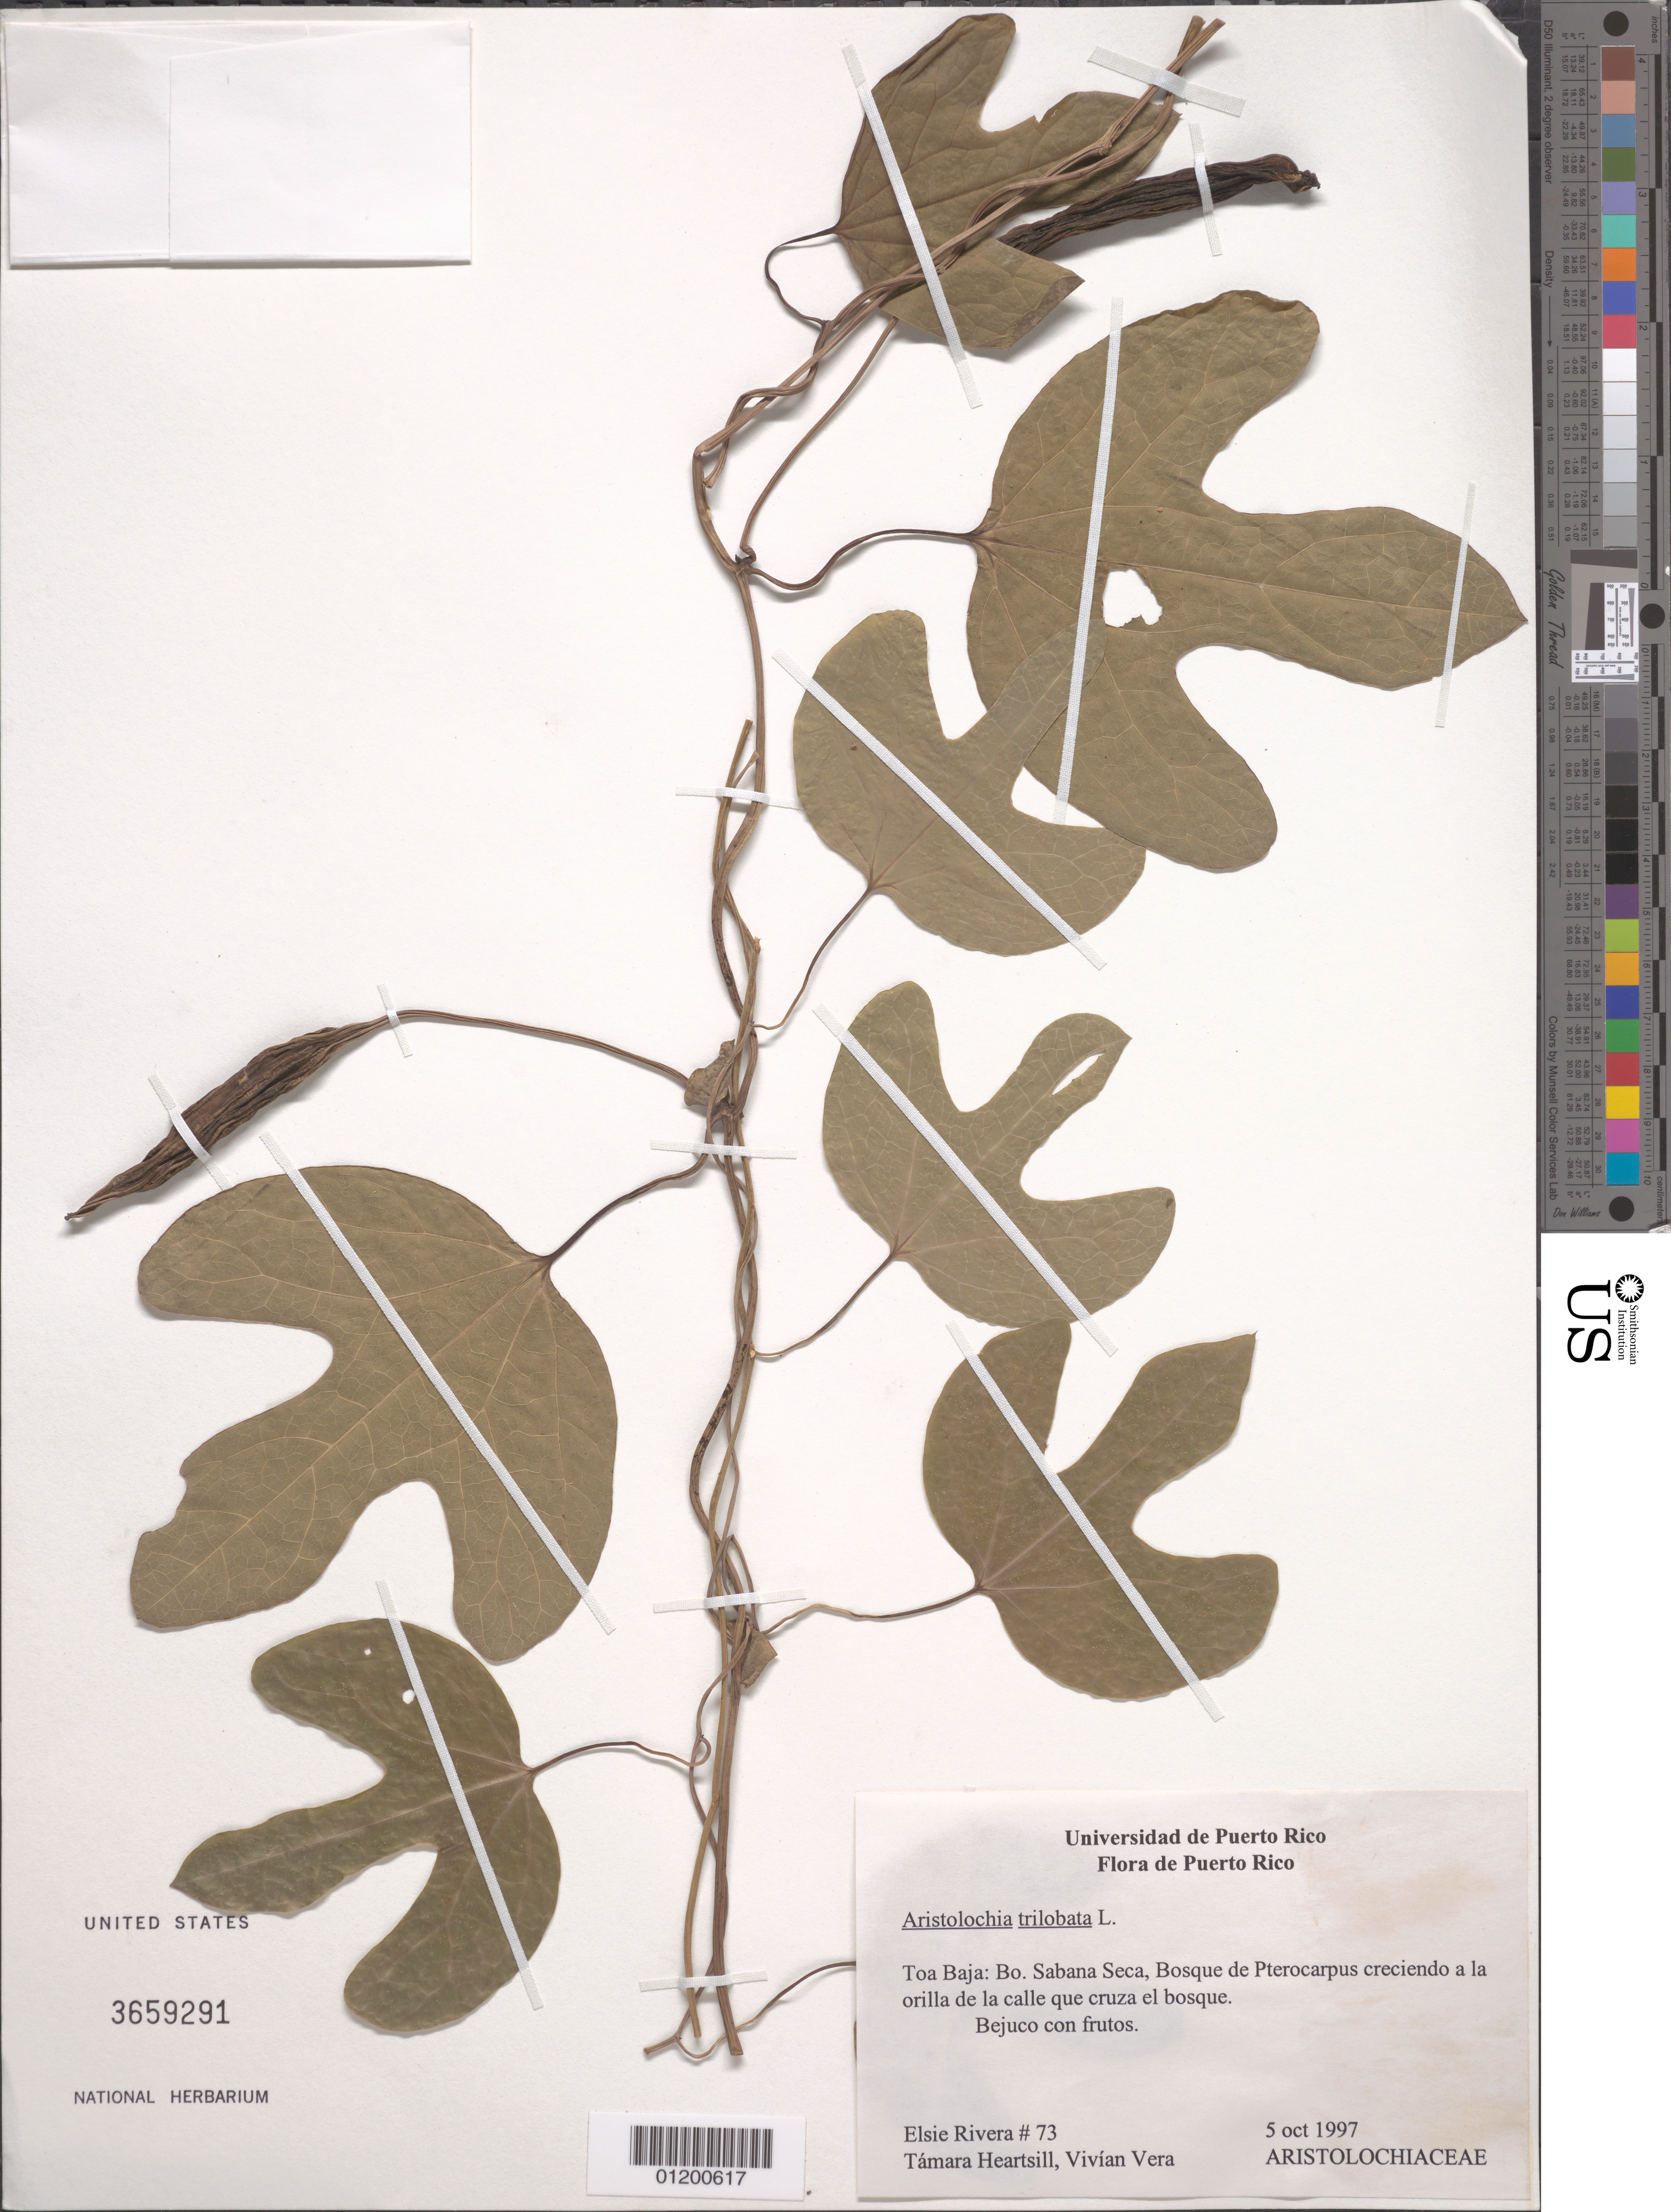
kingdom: Plantae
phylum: Tracheophyta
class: Magnoliopsida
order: Piperales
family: Aristolochiaceae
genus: Aristolochia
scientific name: Aristolochia trilobata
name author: L.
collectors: T. Heartsill & V. Vera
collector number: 73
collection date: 1997-10-05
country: Puerto Rico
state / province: Toa Baja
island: Puerto Rico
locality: Bo. Sabana Seca, Growing at the edge of the road that crosses through the forest.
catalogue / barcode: US 3659291